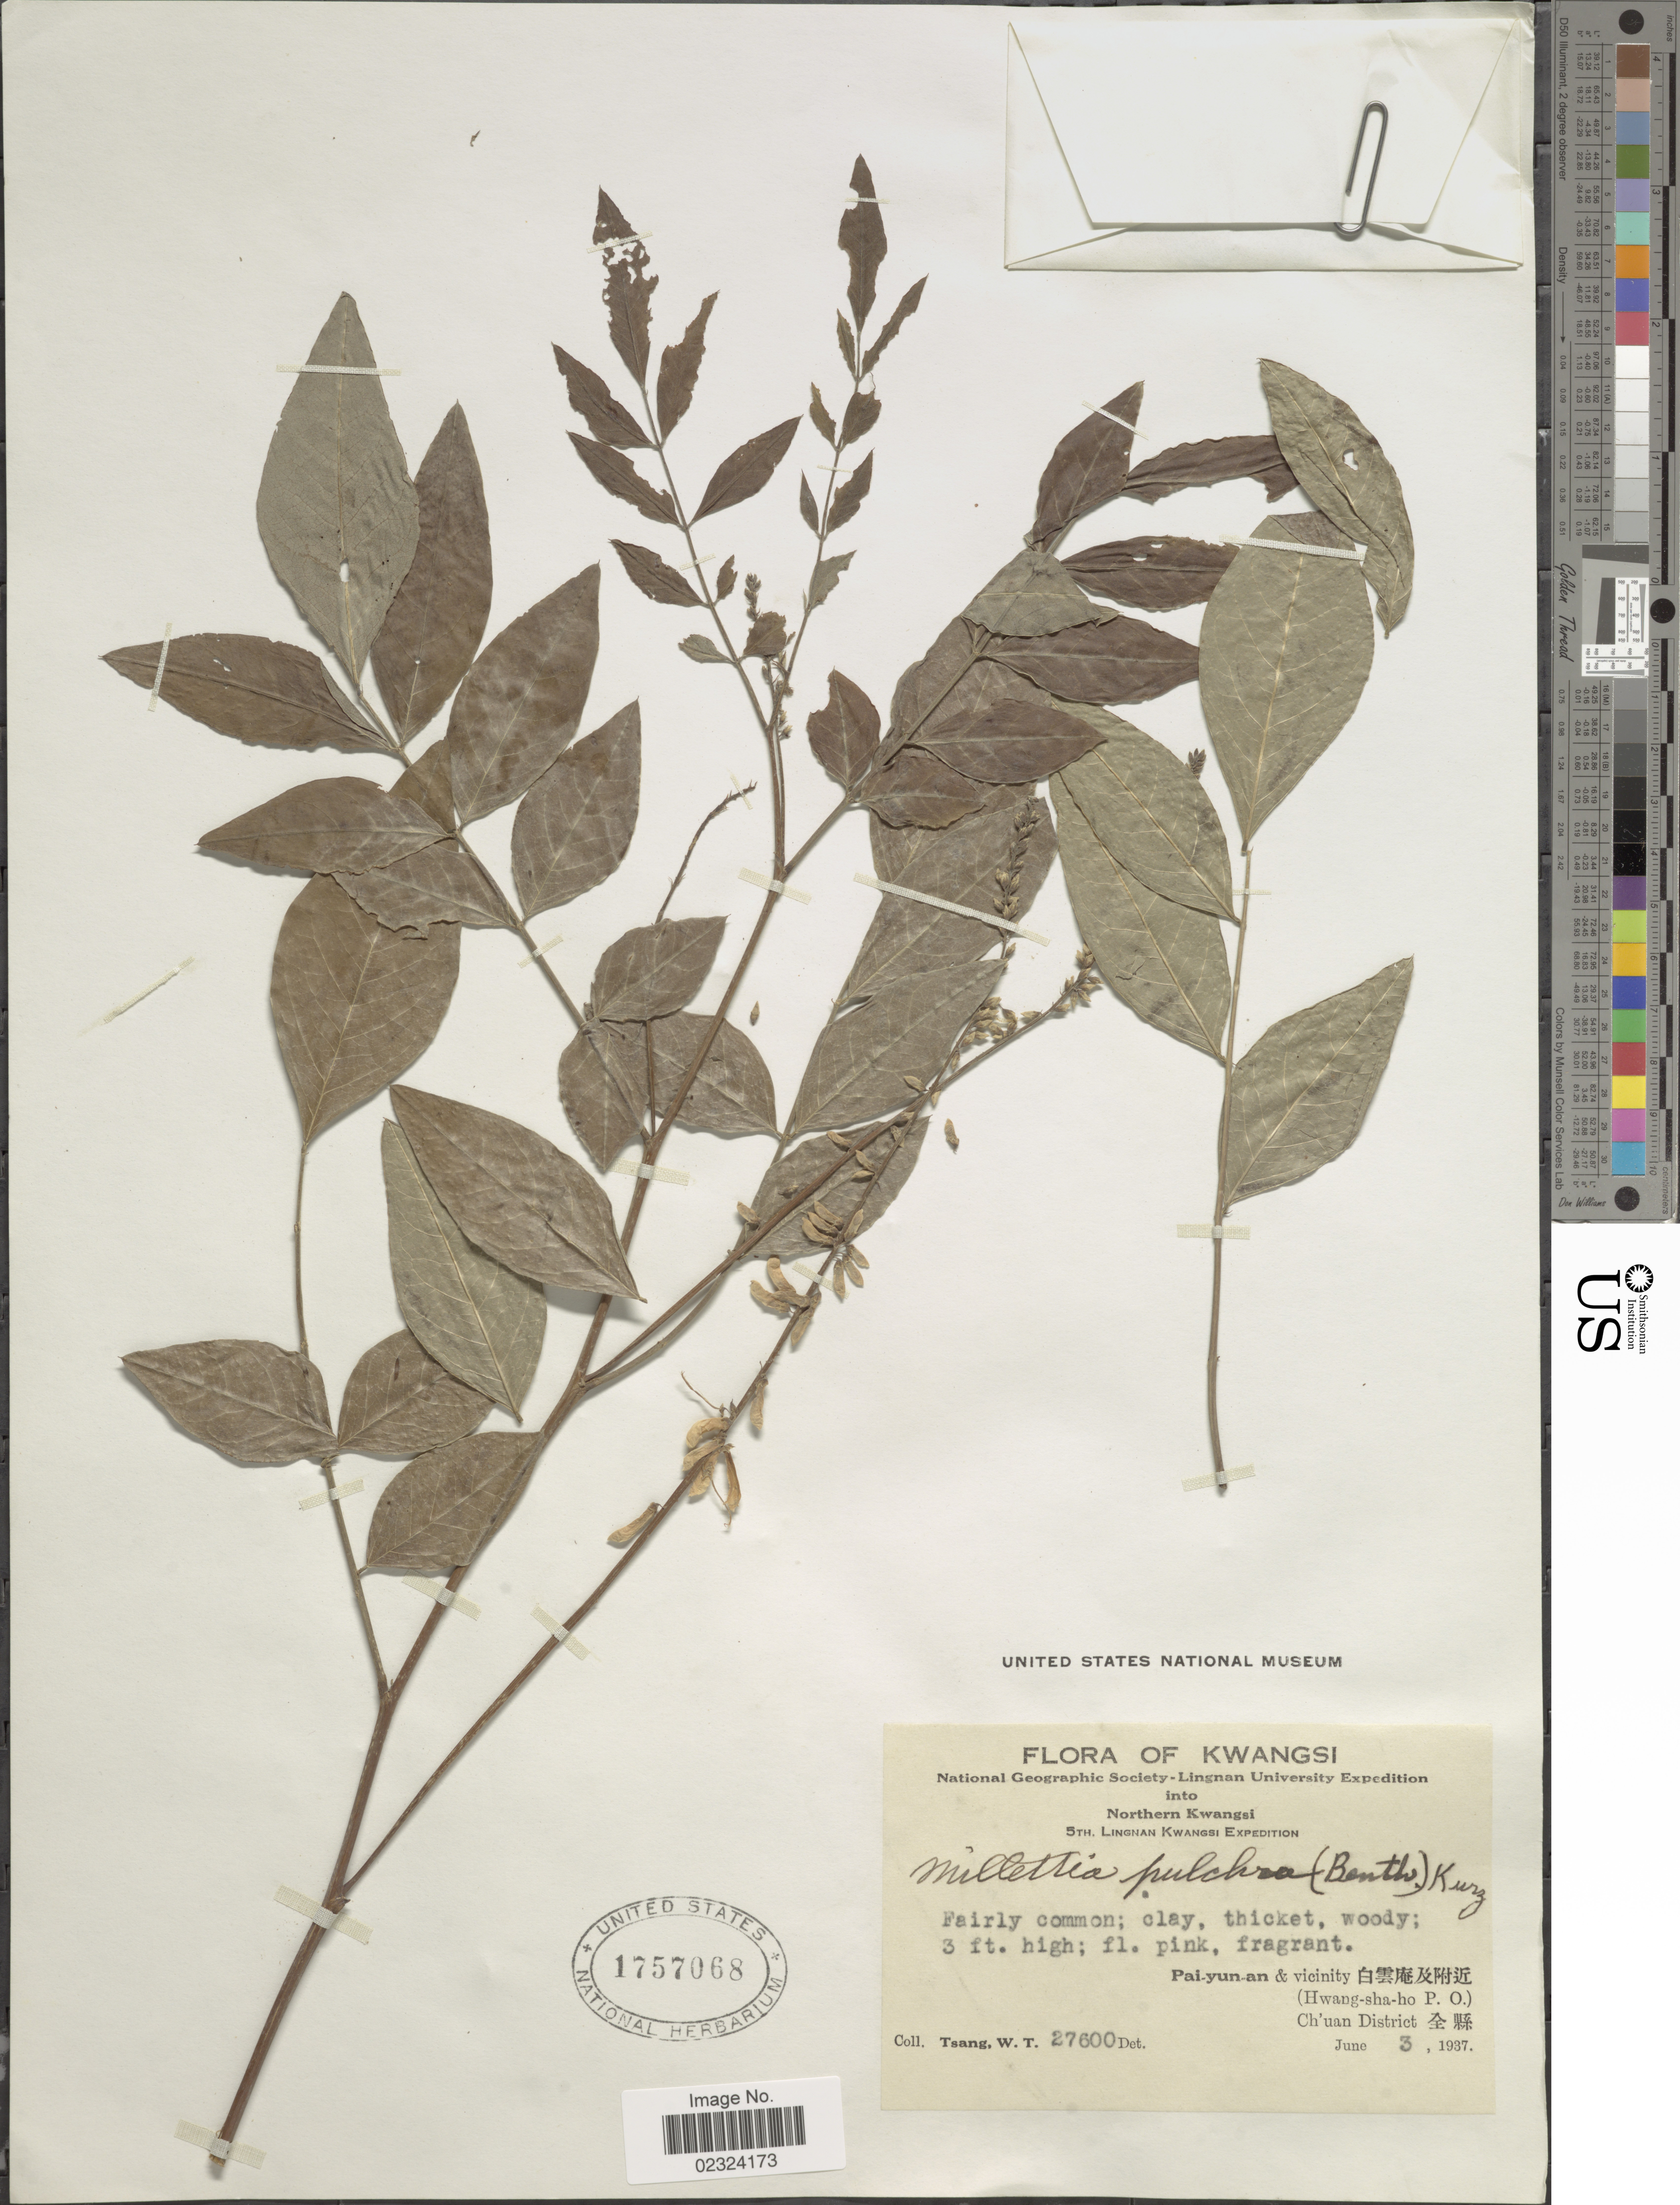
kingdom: Plantae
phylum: Tracheophyta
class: Magnoliopsida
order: Fabales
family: Fabaceae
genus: Millettia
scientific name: Millettia pulchra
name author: (Benth.) Kurz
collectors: W. T. Tsang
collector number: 27600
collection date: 1937-06-03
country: China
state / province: Guangxi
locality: Northern Kwangsi. Pai-yun-an & vicinity. (Hwang-sha-ho P.O.) Ch'uan District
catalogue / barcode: US 1757068